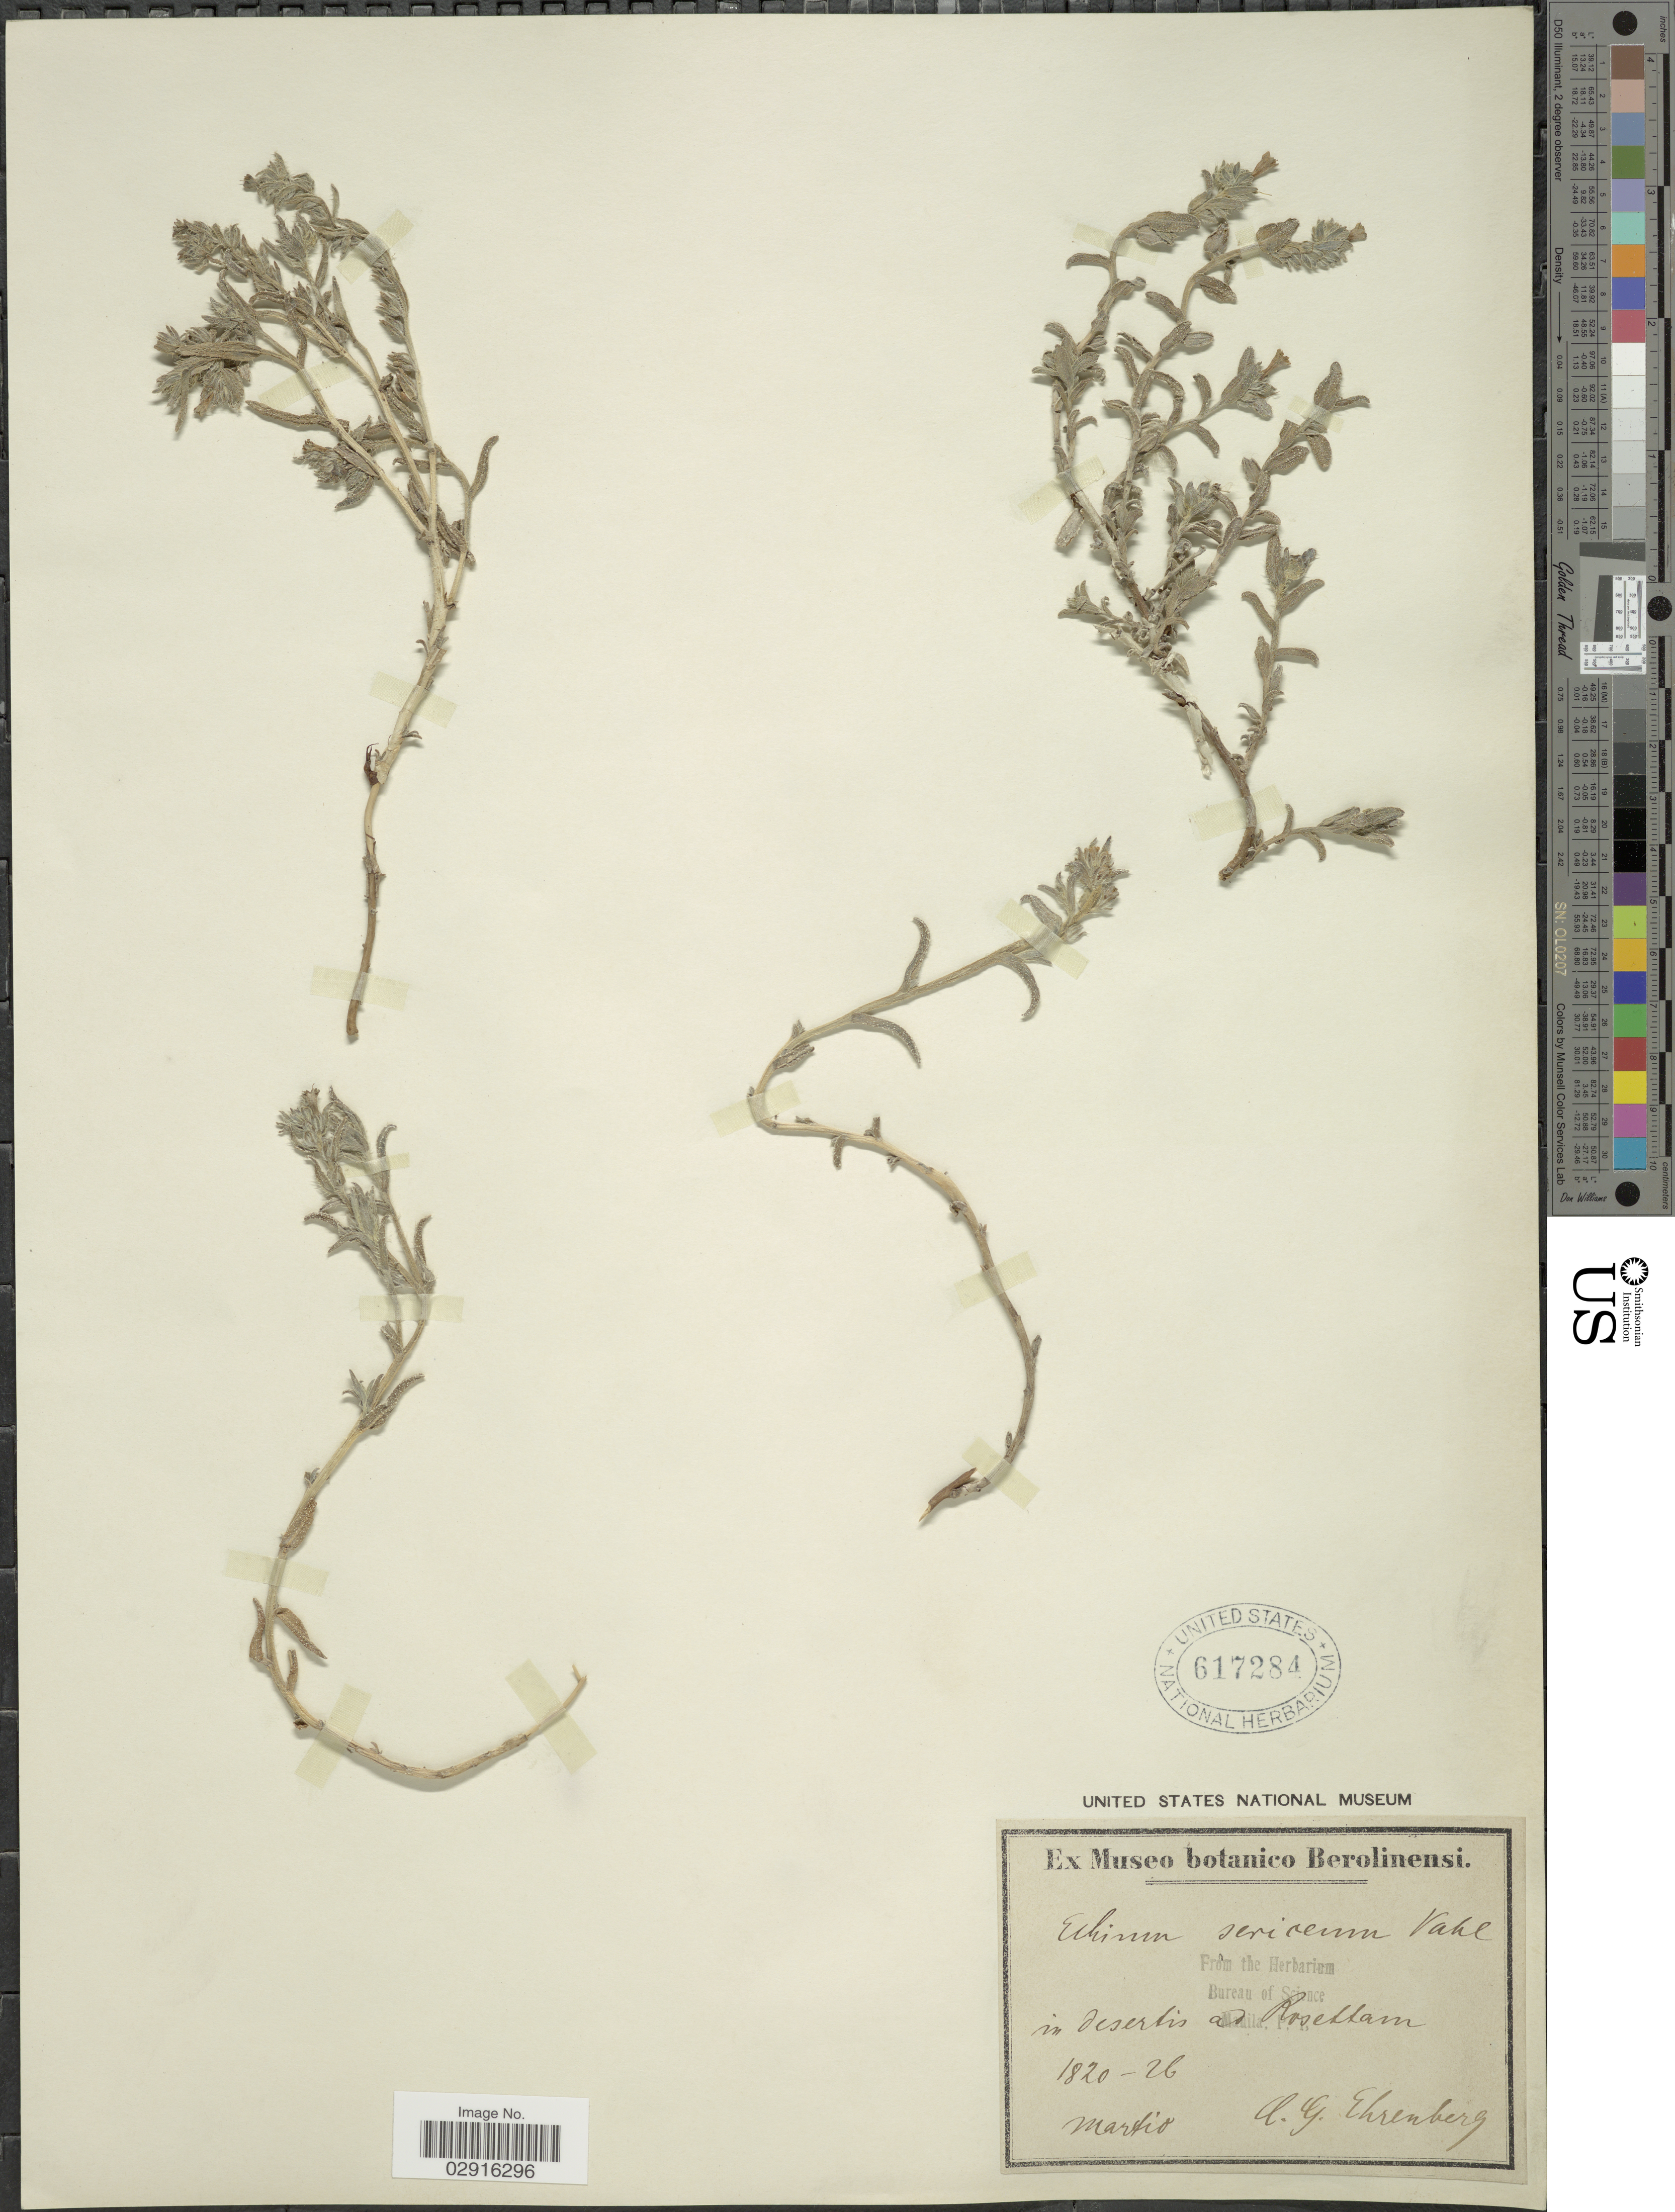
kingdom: Plantae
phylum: Tracheophyta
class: Magnoliopsida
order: Boraginales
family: Boraginaceae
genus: Echium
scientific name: Echium sericeum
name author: Vahl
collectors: C. Ehrenberg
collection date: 1820-03/1826-03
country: Egypt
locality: In desertis ad Rosettam.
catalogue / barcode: US 617284